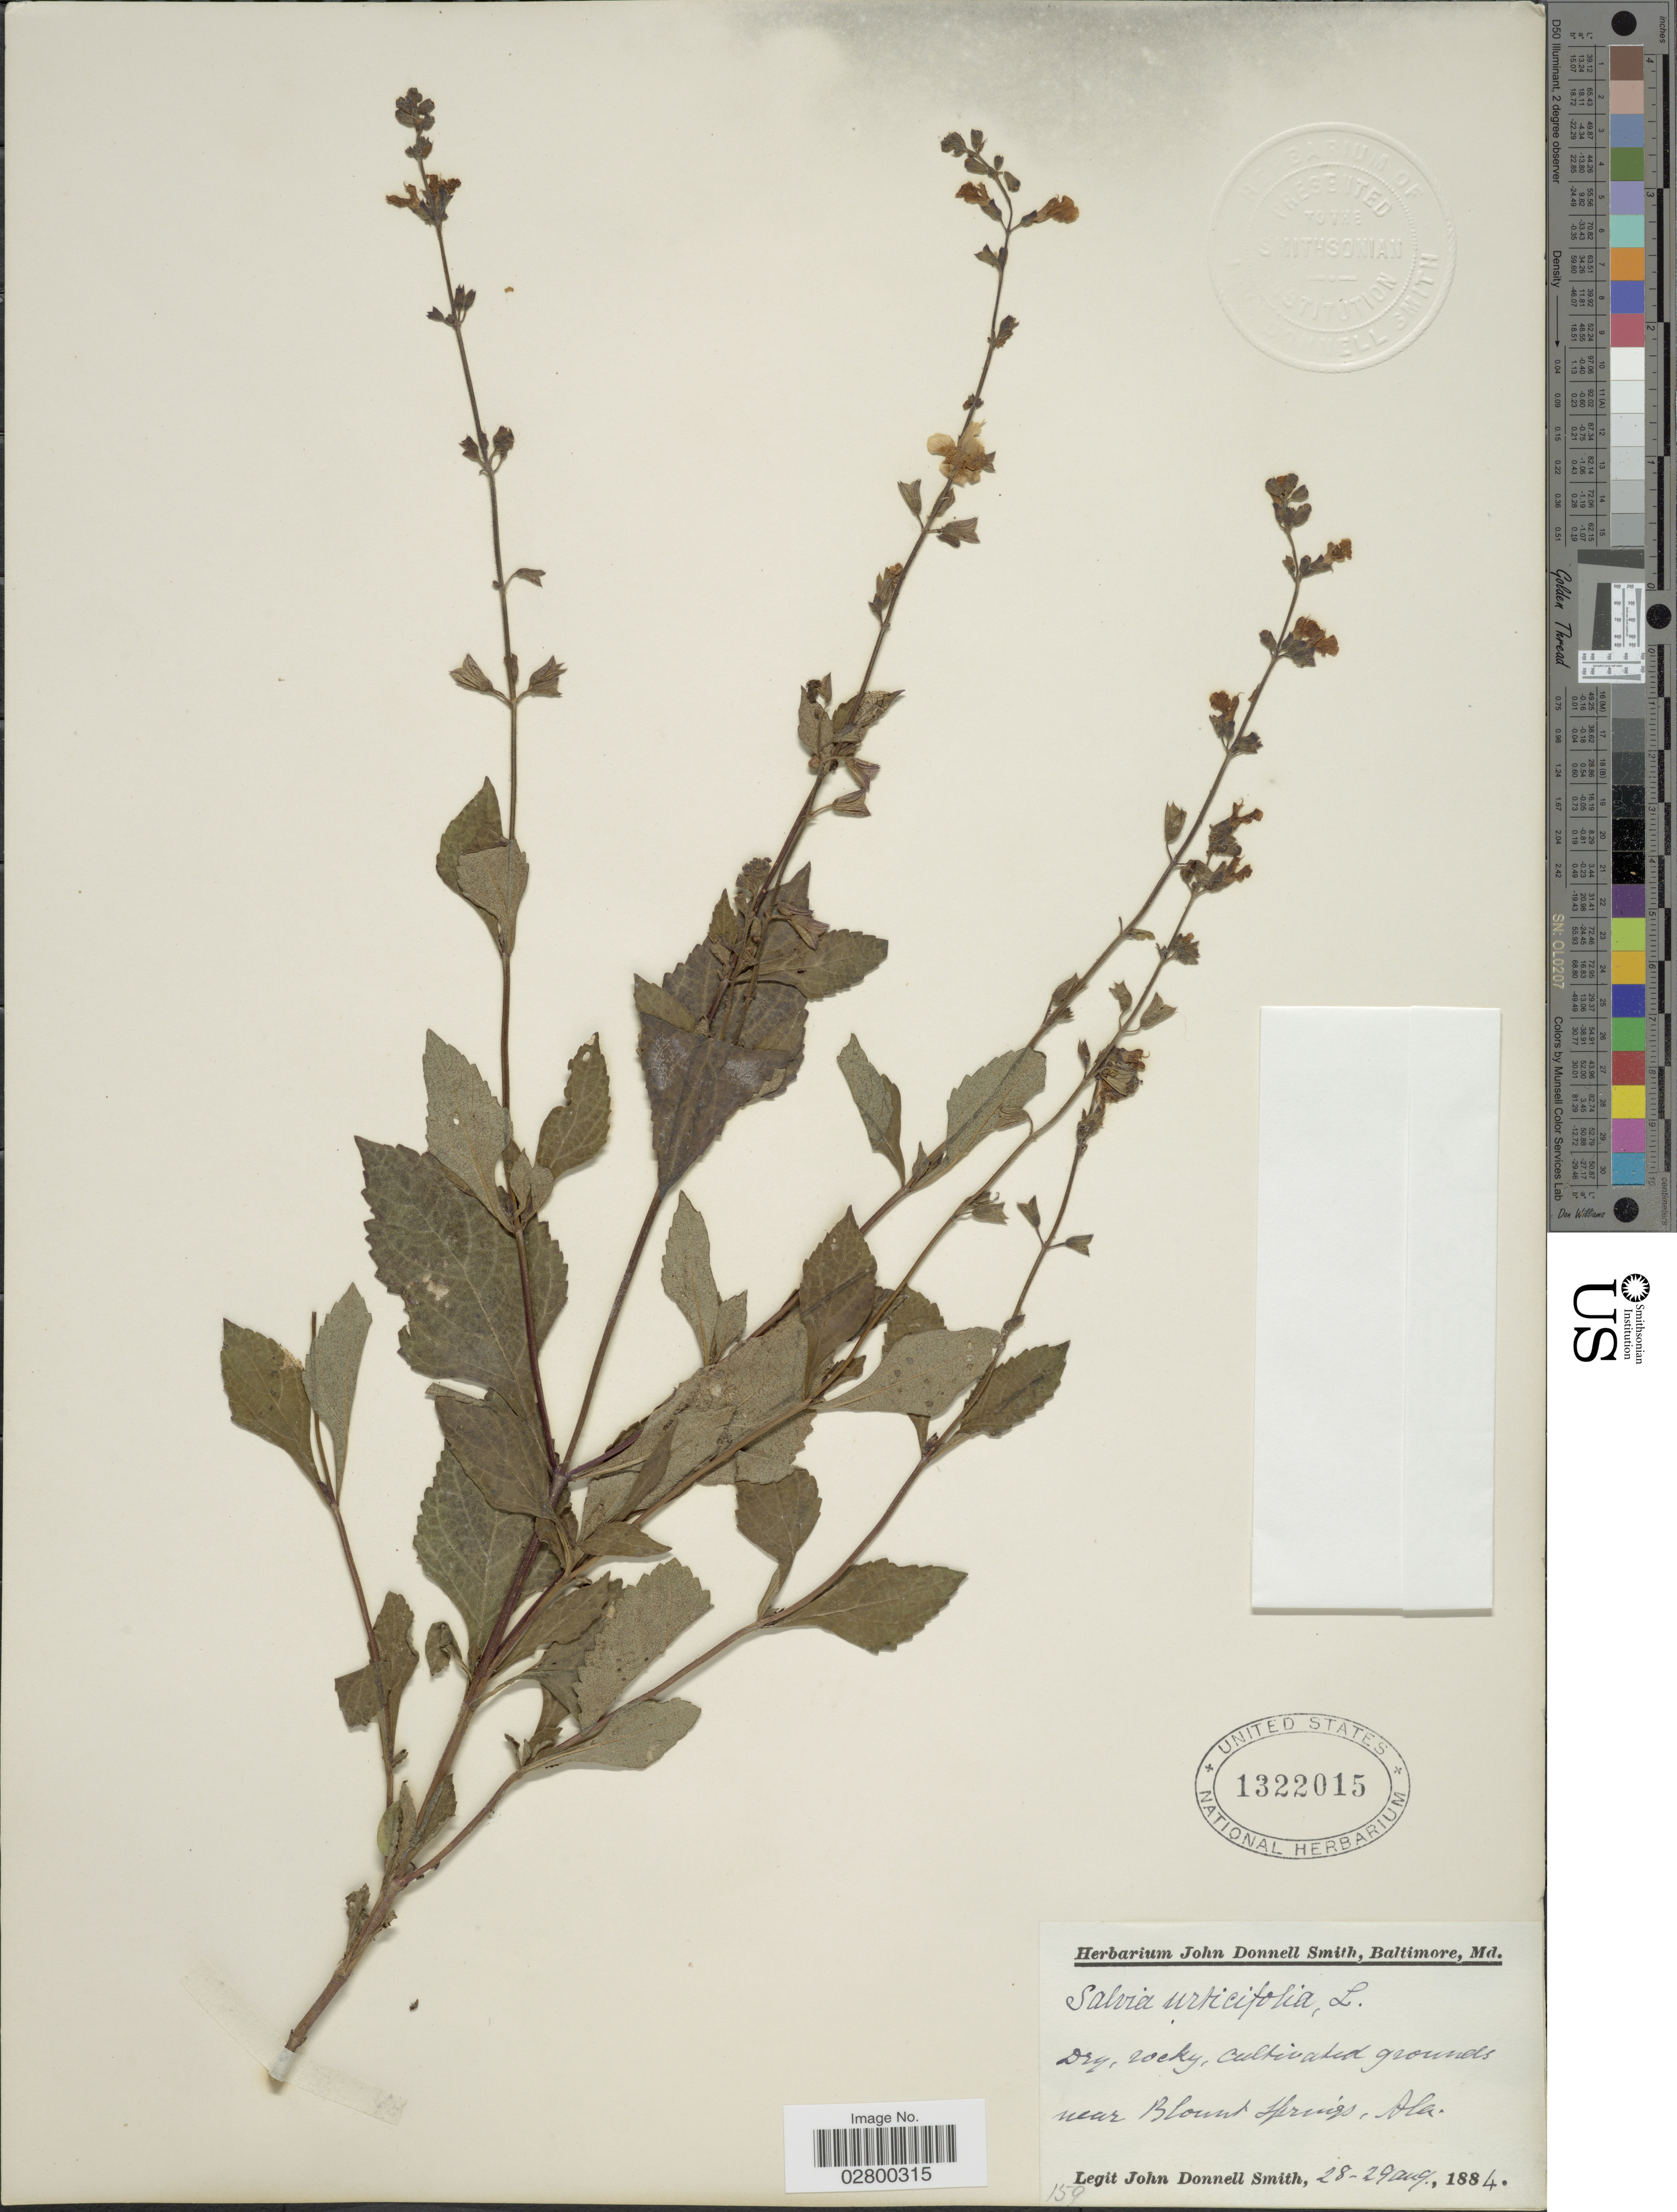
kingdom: Plantae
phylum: Tracheophyta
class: Magnoliopsida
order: Lamiales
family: Lamiaceae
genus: Salvia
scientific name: Salvia urticifolia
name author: L.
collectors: J. Donnell Smith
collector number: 159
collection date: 1884-08-28/1884-08-29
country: United States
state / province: Alabama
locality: Cultivated grounds near Blount Springs, Ala.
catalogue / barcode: US 1322015